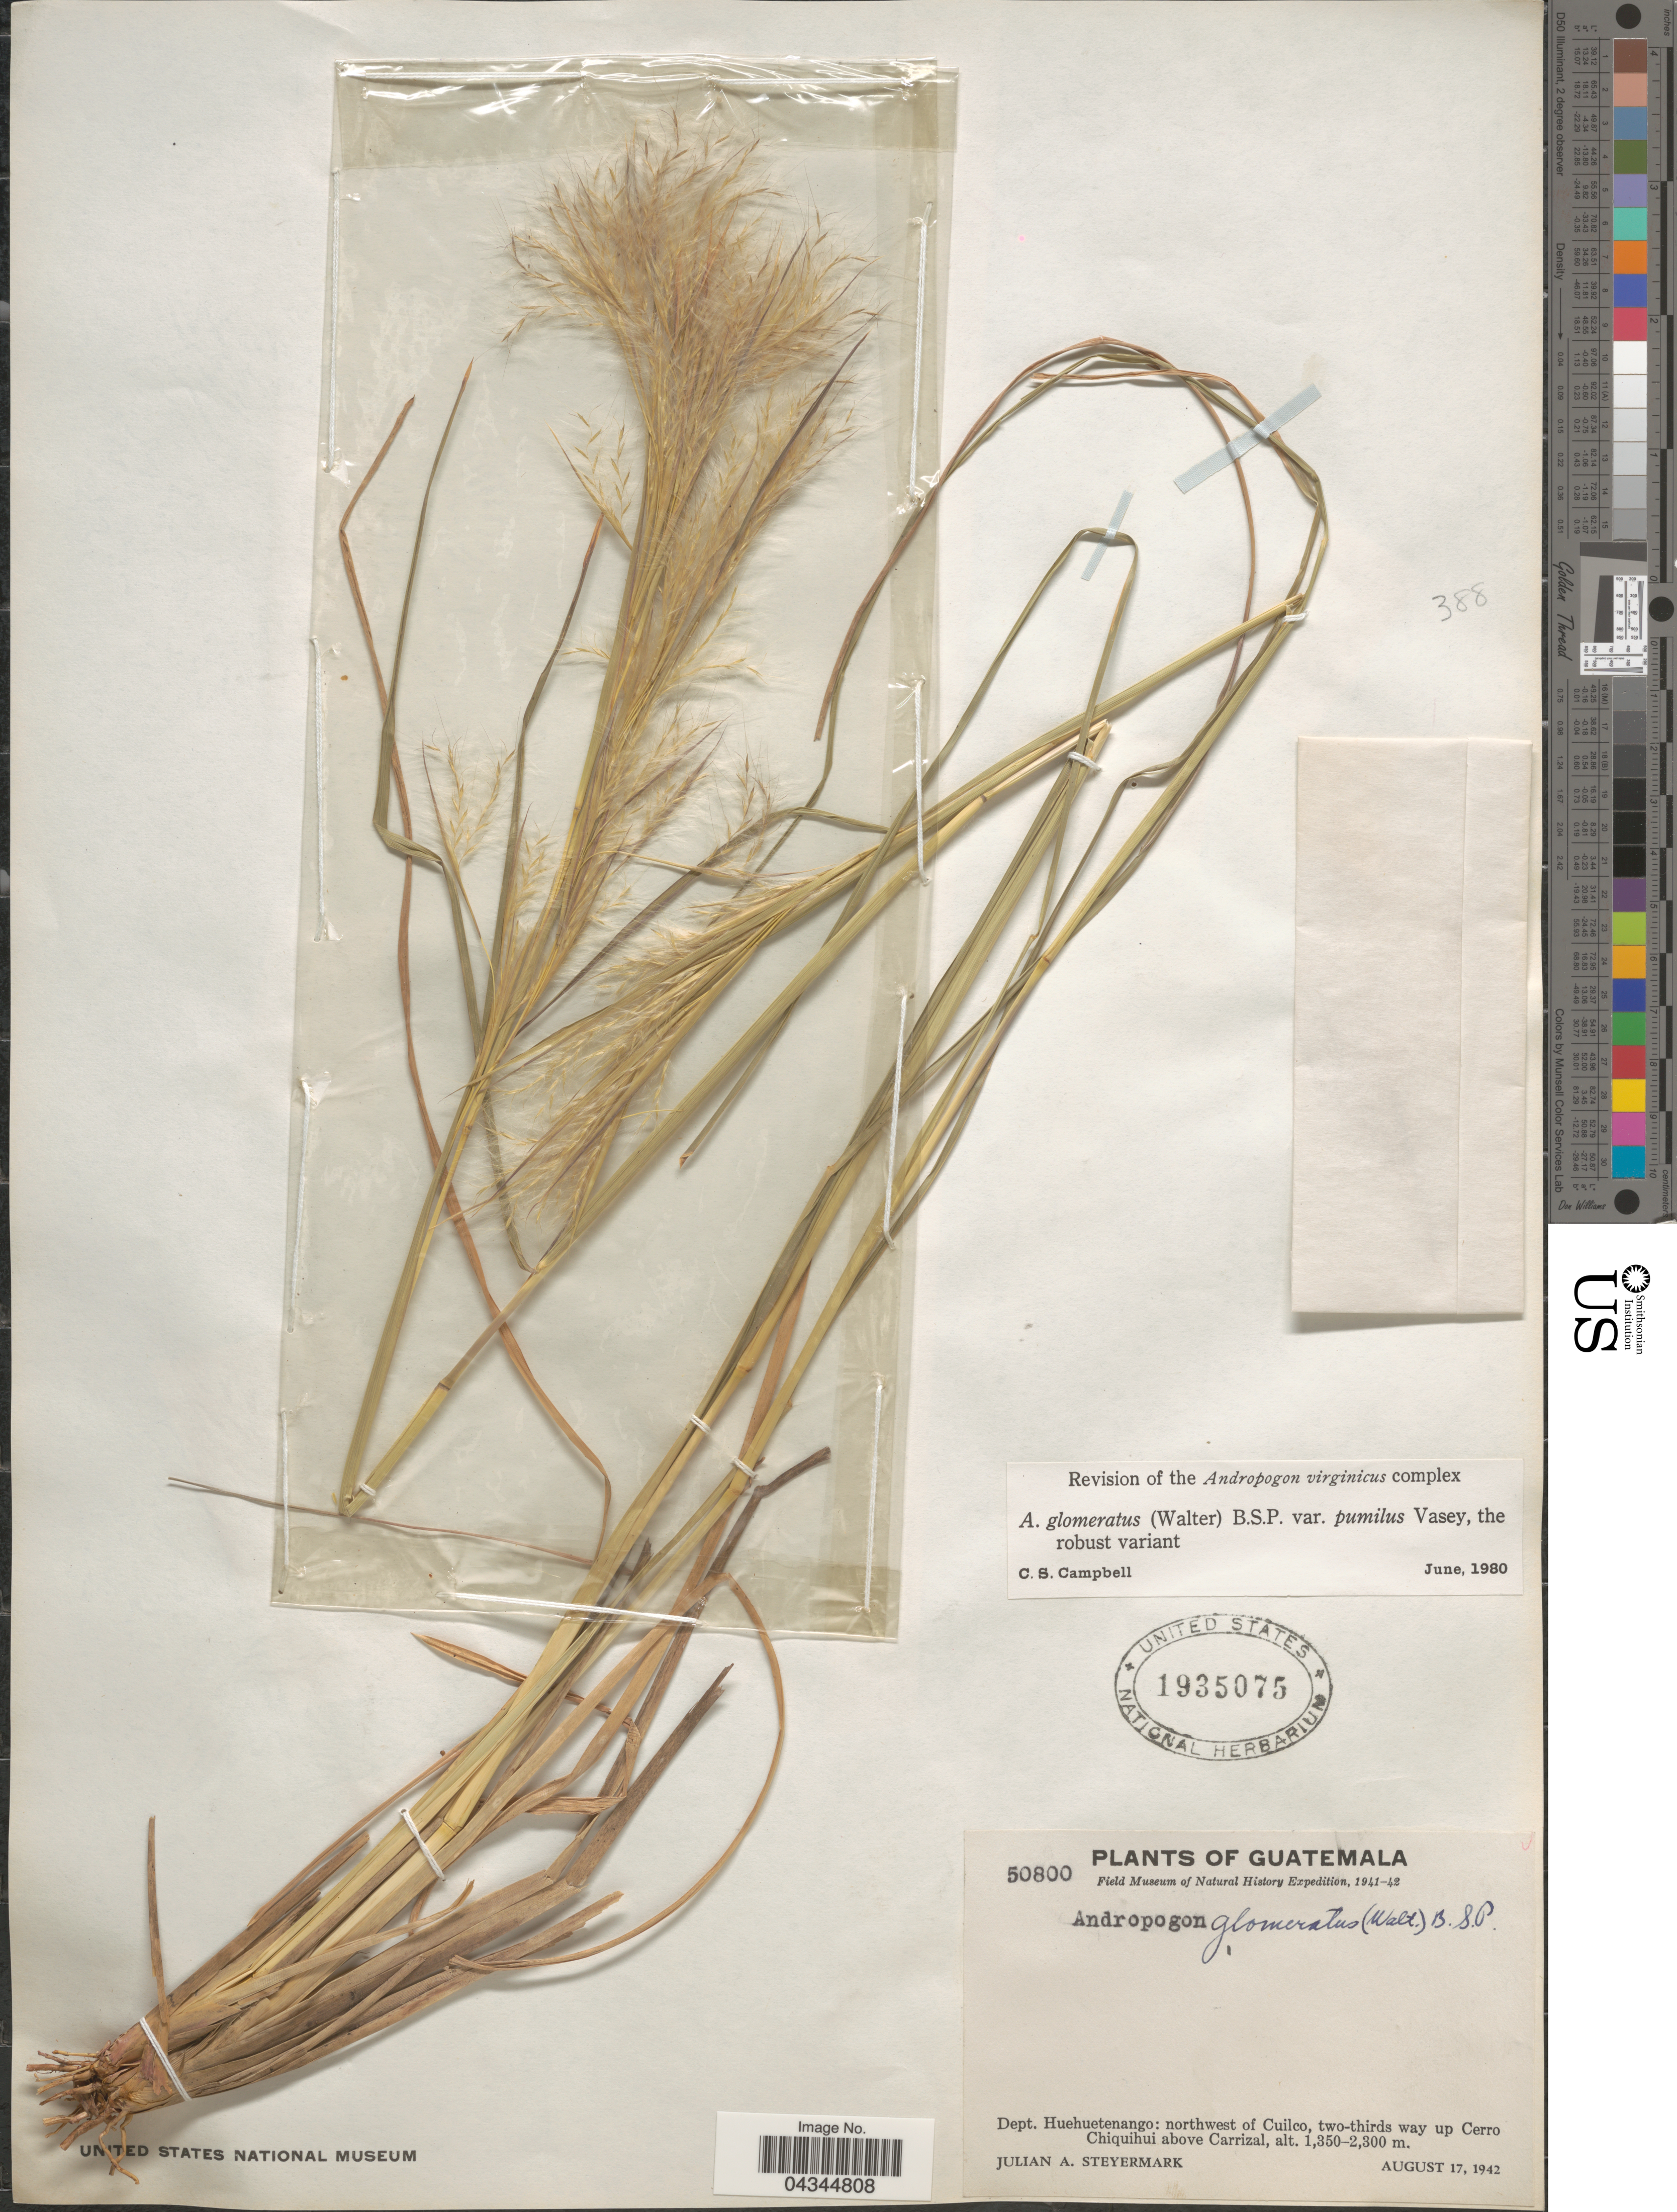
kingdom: Plantae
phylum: Tracheophyta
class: Liliopsida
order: Poales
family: Poaceae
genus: Andropogon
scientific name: Andropogon glomeratus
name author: (Walter) Britton et al.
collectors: J. Steyermark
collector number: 50800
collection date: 1942-08-17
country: Guatemala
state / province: Huehuetenango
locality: Field Museum of Natural History Expedition, 1941-42. Dept. Huehuetenango: northwest of Cuilco, two-thirds way up Cerro Chiquihui above Carrizal.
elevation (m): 1350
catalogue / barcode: US 1935075